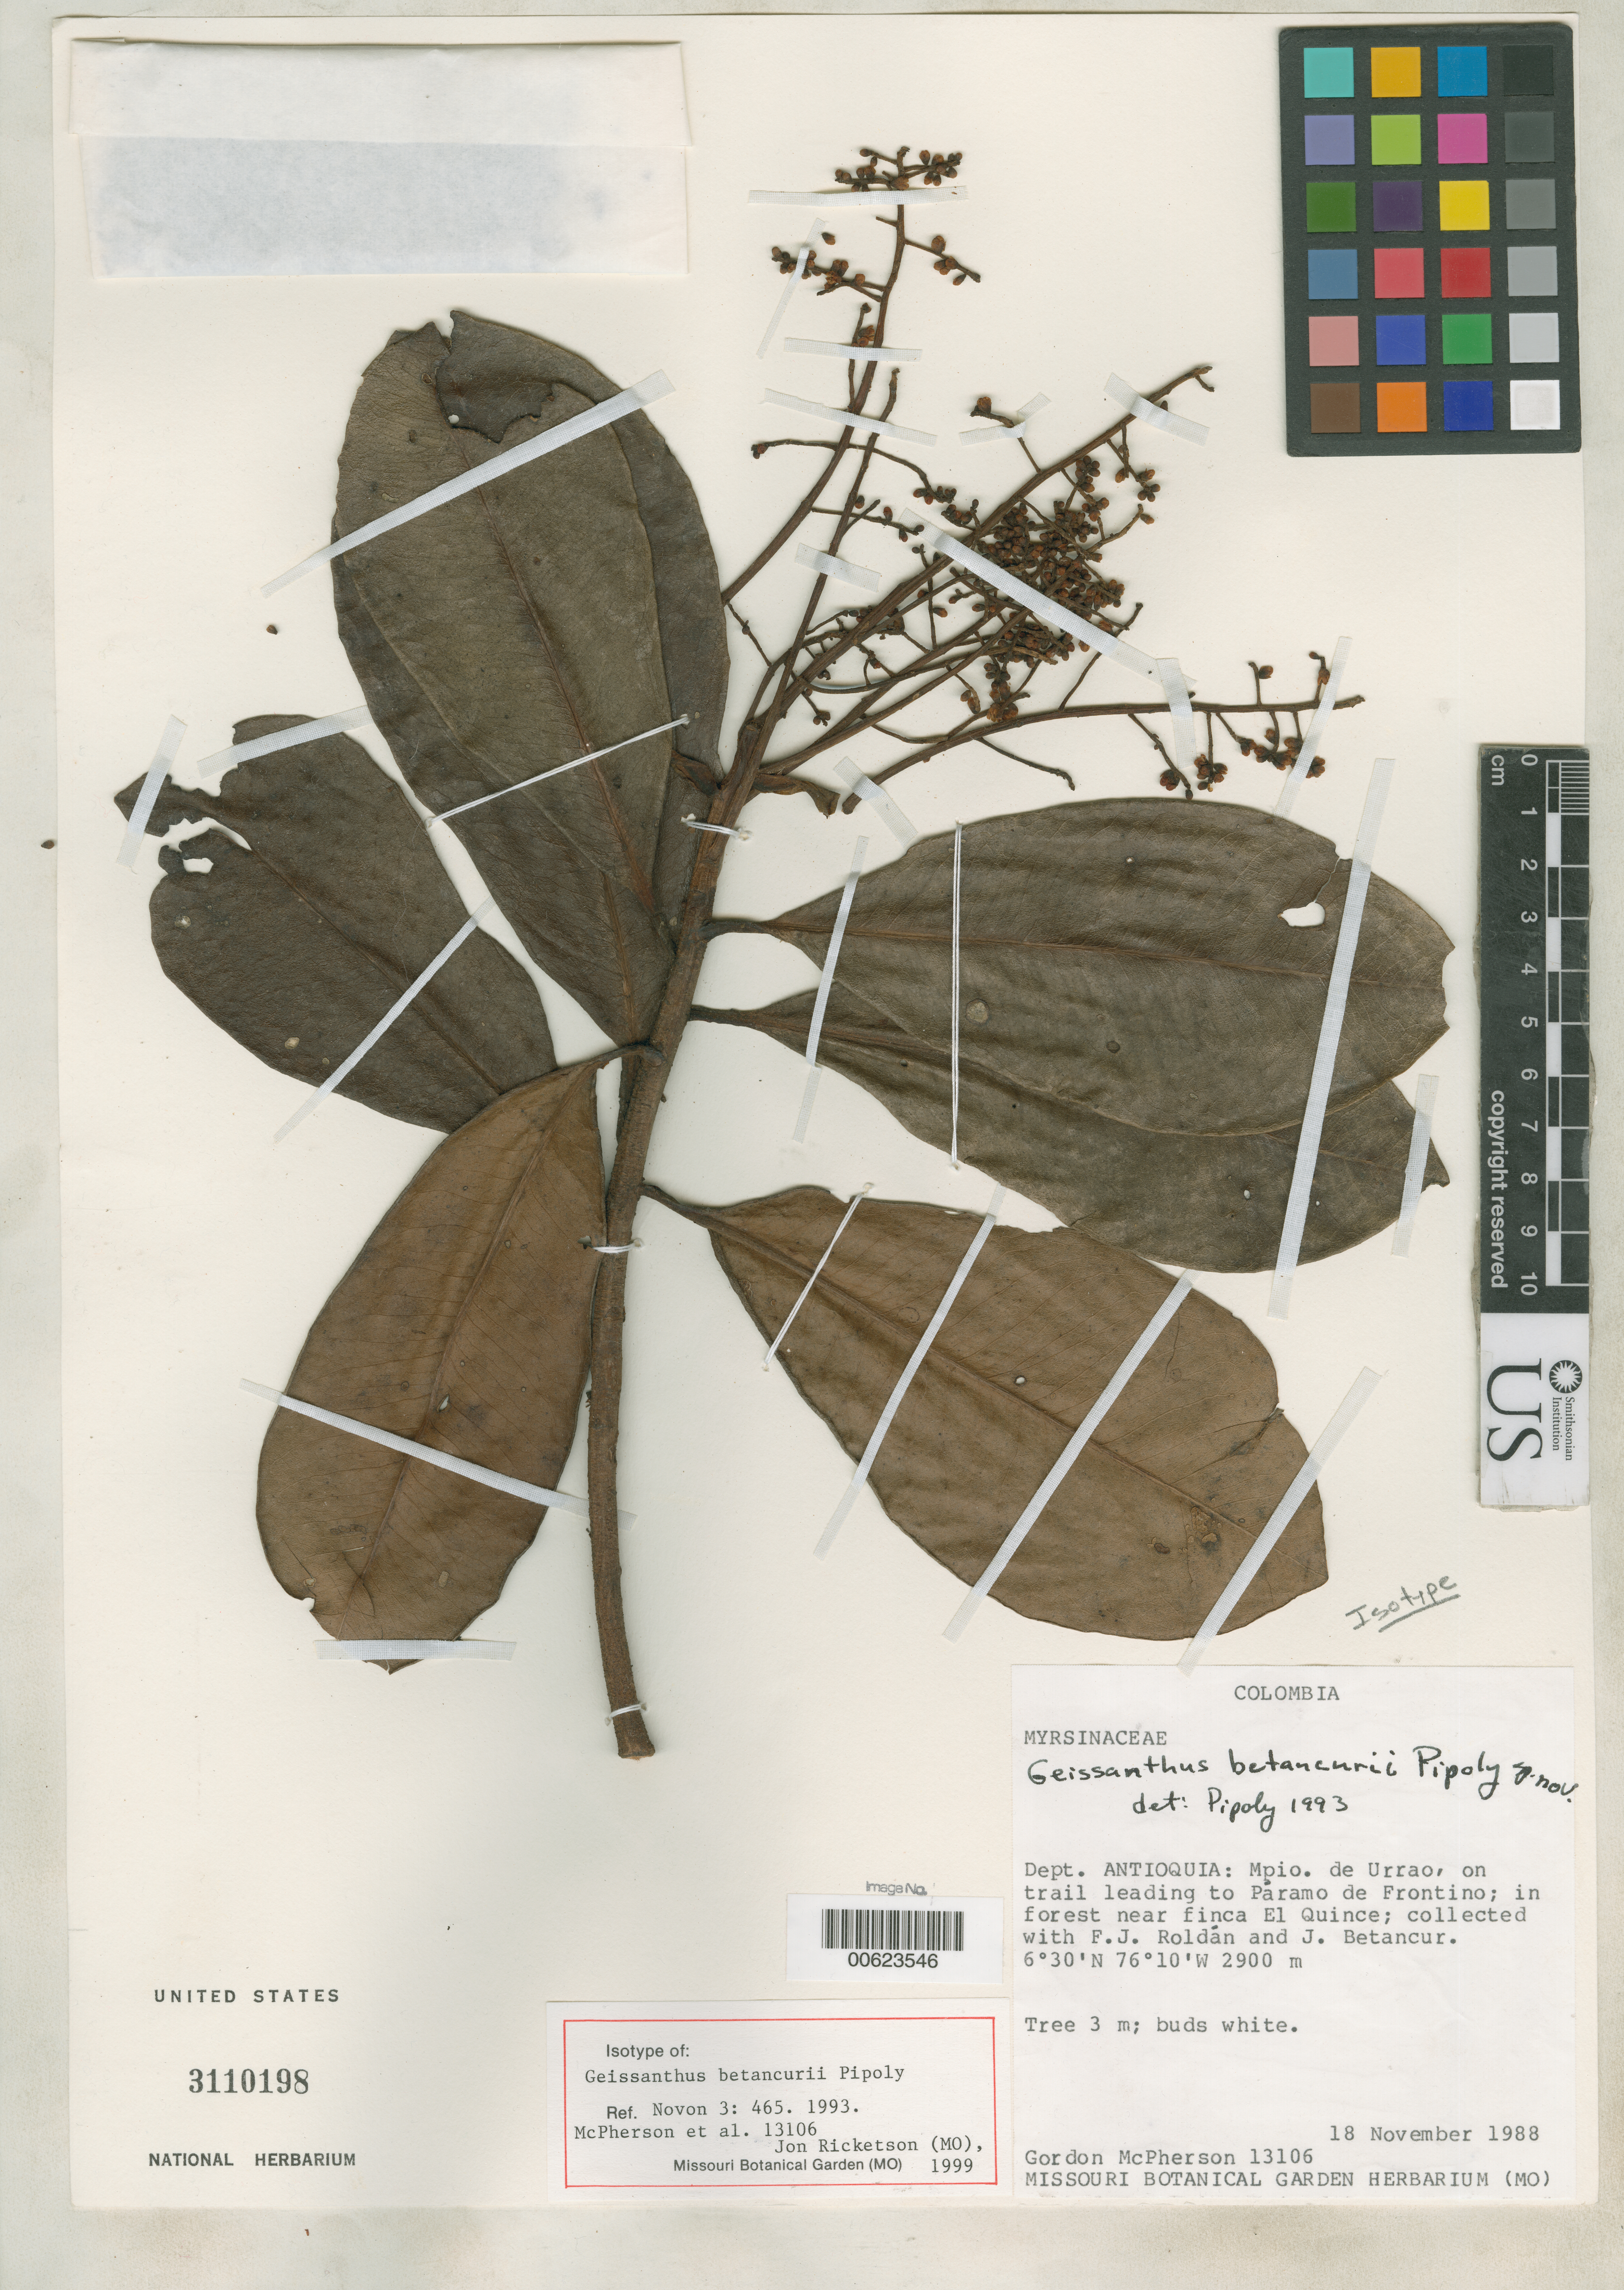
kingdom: Plantae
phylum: Tracheophyta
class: Magnoliopsida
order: Ericales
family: Primulaceae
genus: Geissanthus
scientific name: Geissanthus betancurii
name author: Pipoly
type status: Isotype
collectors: G. D. McPherson, F. J. Roldán & J. C. Betancur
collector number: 13106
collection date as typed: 18 Nov 1988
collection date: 1988-11-18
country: Colombia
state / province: Antioquia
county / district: Urrao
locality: Trail leading to Paramo de Frontino, near Finca El Quince.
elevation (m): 2900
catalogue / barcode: US 3110198